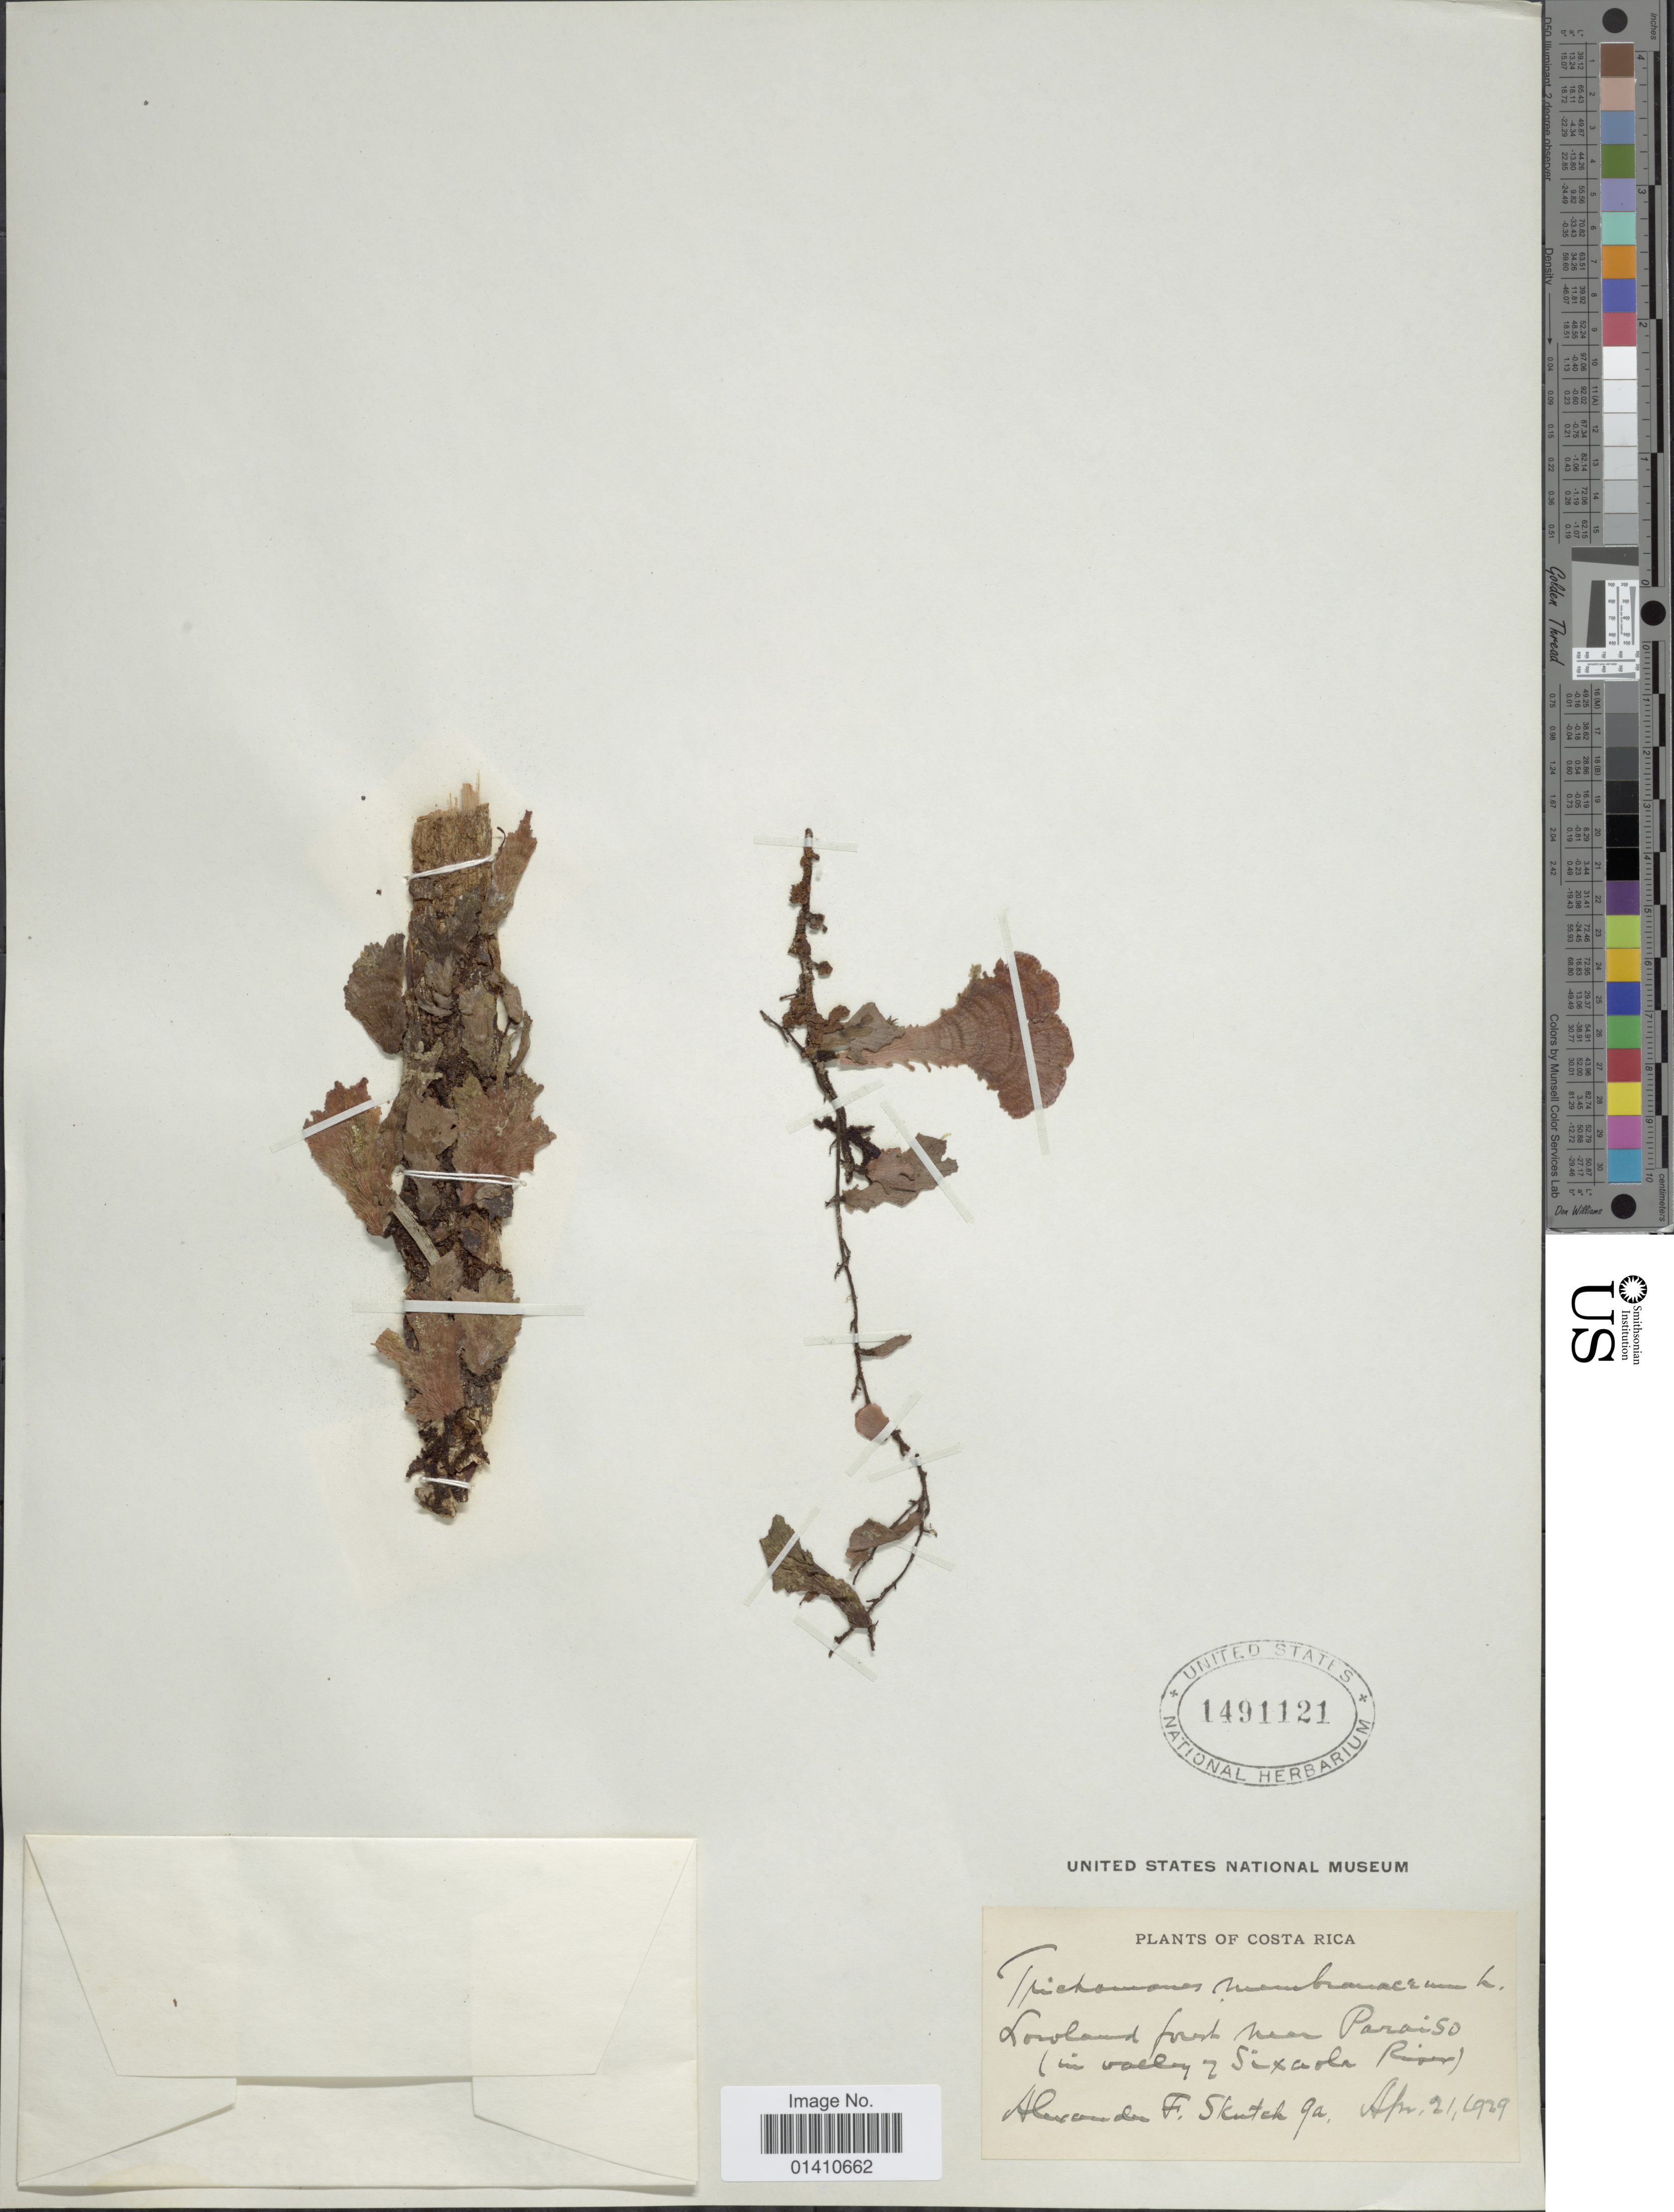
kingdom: Plantae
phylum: Tracheophyta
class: Polypodiopsida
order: Hymenophyllales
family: Hymenophyllaceae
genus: Didymoglossum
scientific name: Didymoglossum membranaceum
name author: (L.) Vareschi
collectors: A. F. Skutch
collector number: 9a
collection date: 1929-04-21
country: Costa Rica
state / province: Cartago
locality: Lowland forest near Paraíso (in valley of Sixaola River)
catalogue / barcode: US 1491121